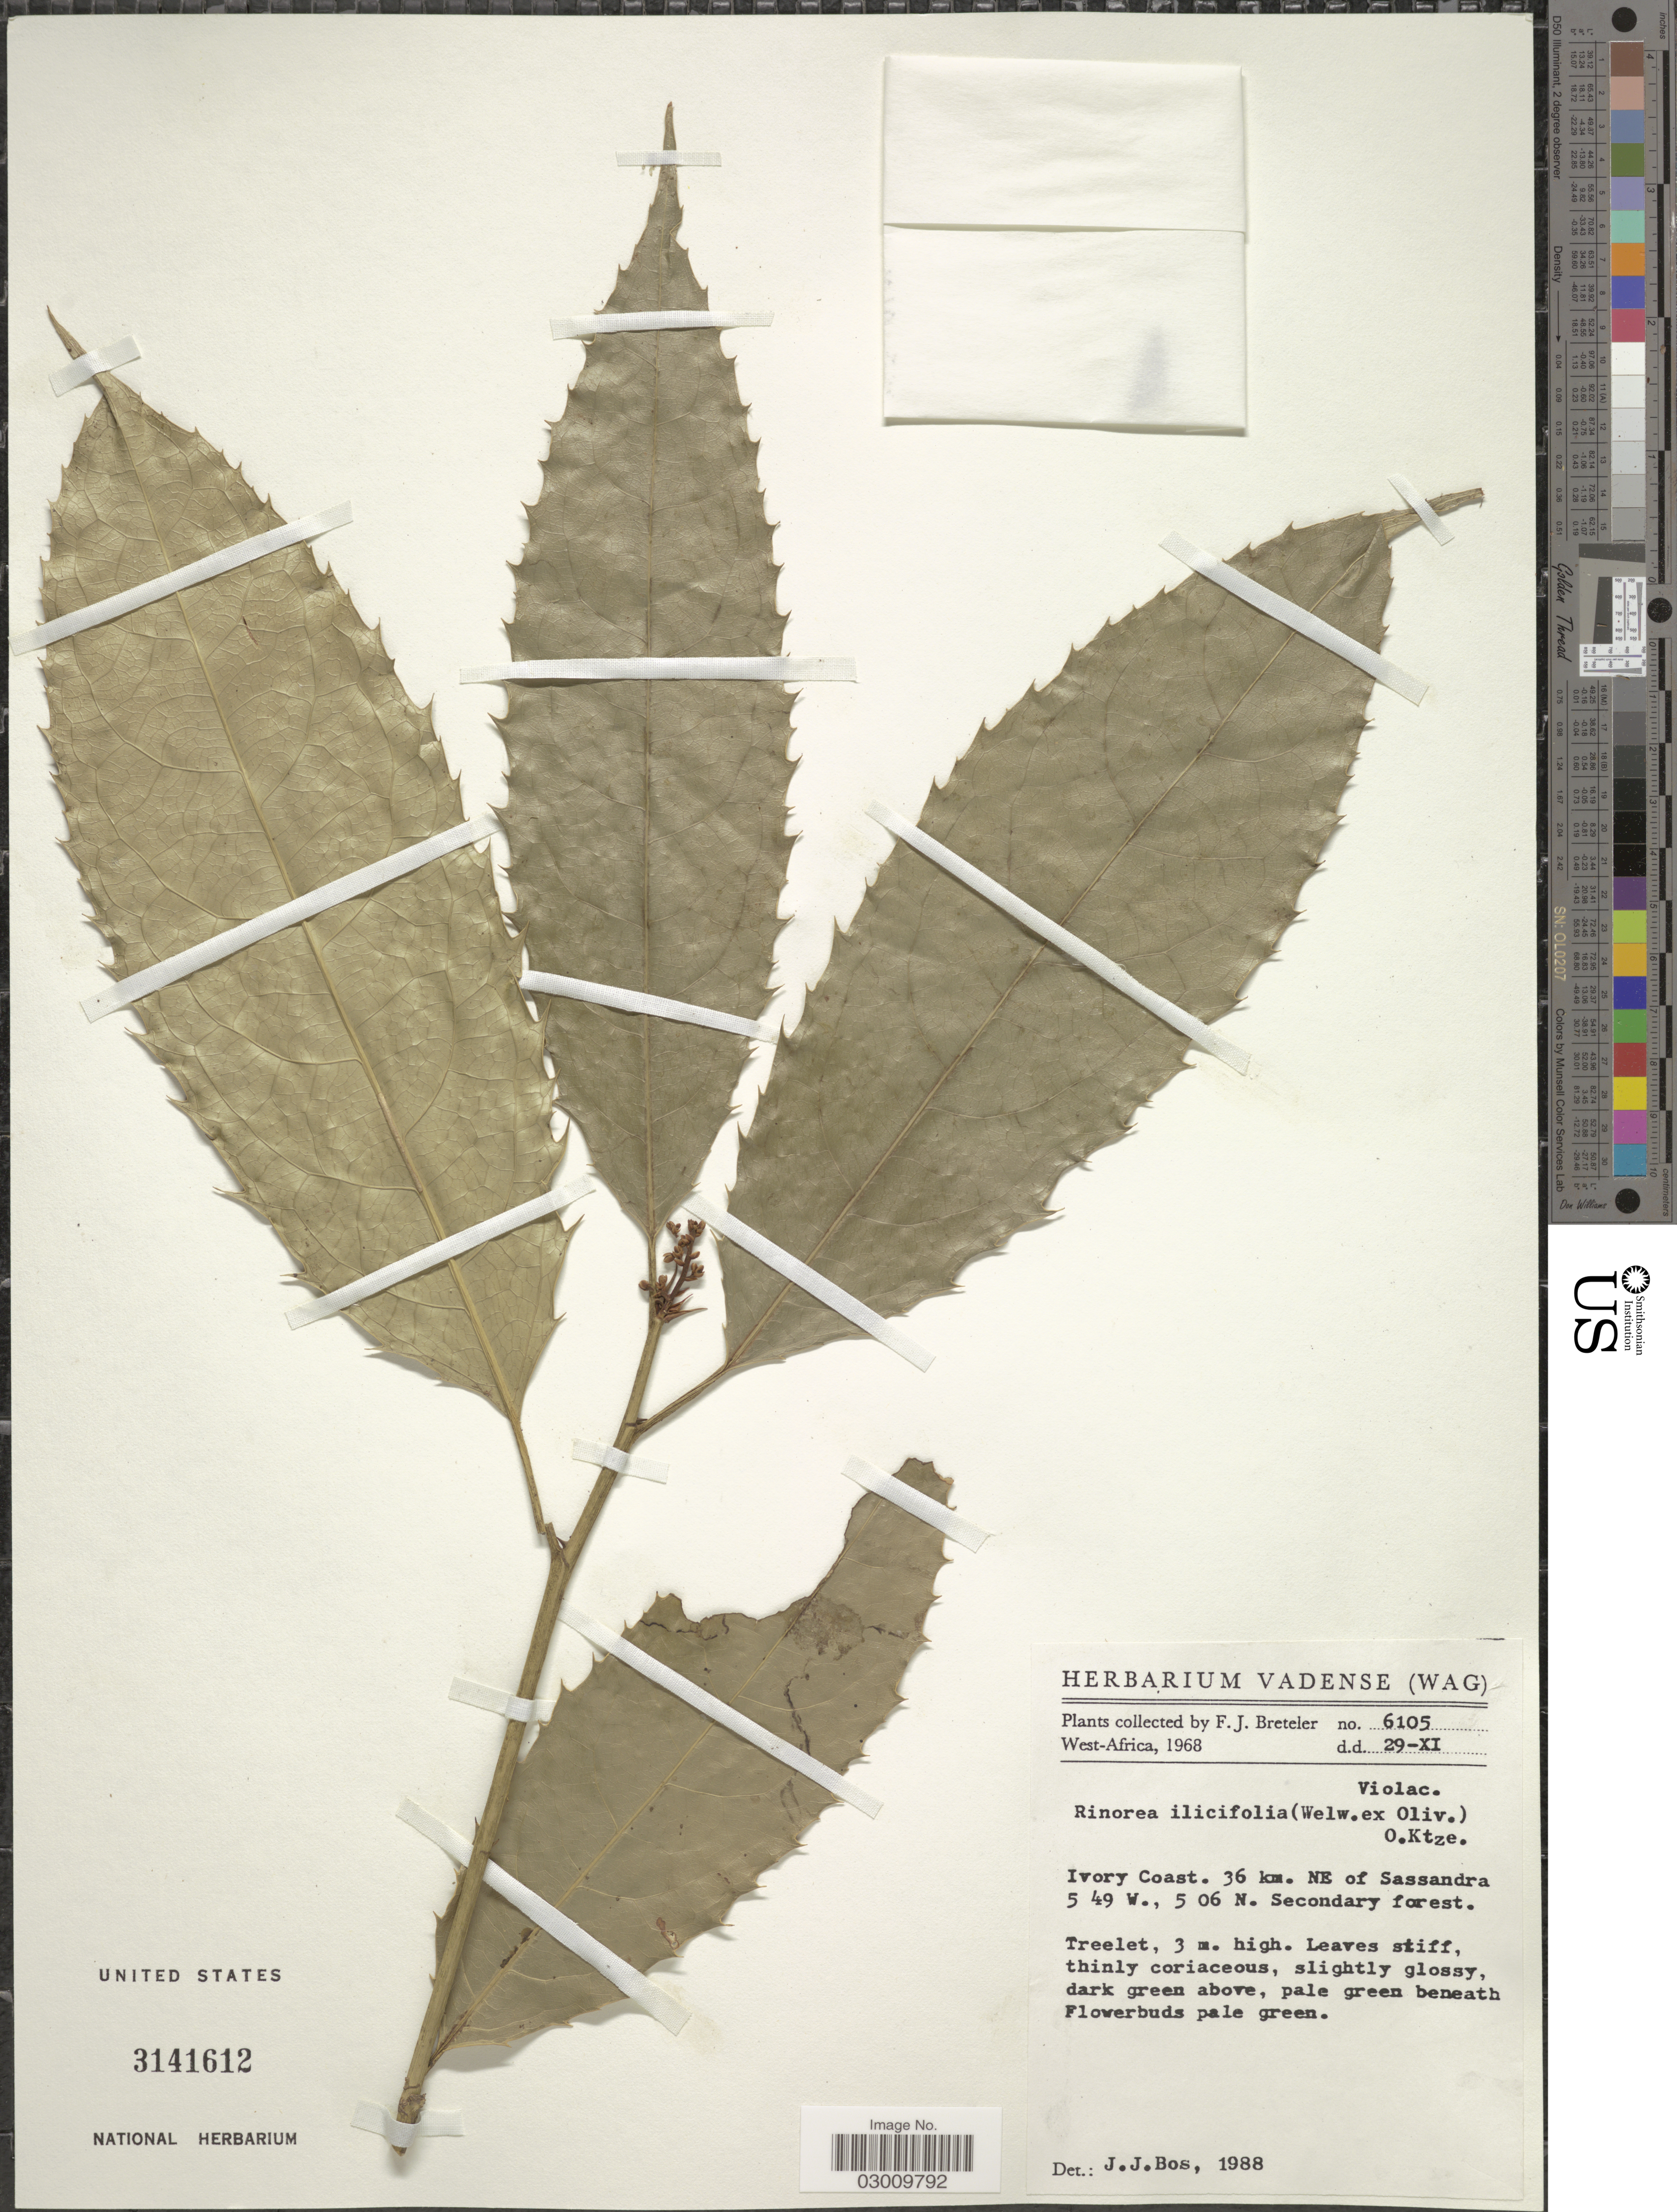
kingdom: Plantae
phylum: Tracheophyta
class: Magnoliopsida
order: Malpighiales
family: Violaceae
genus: Rinorea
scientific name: Rinorea ilicifolia subsp. ilicifolia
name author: (Welw. ex Oliv.) Kuntze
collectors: F. J. Breteler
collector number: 6105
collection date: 1968-11-29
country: Ivory Coast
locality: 36 km. NE of Sassandra. West-Africa.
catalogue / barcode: US 3141612